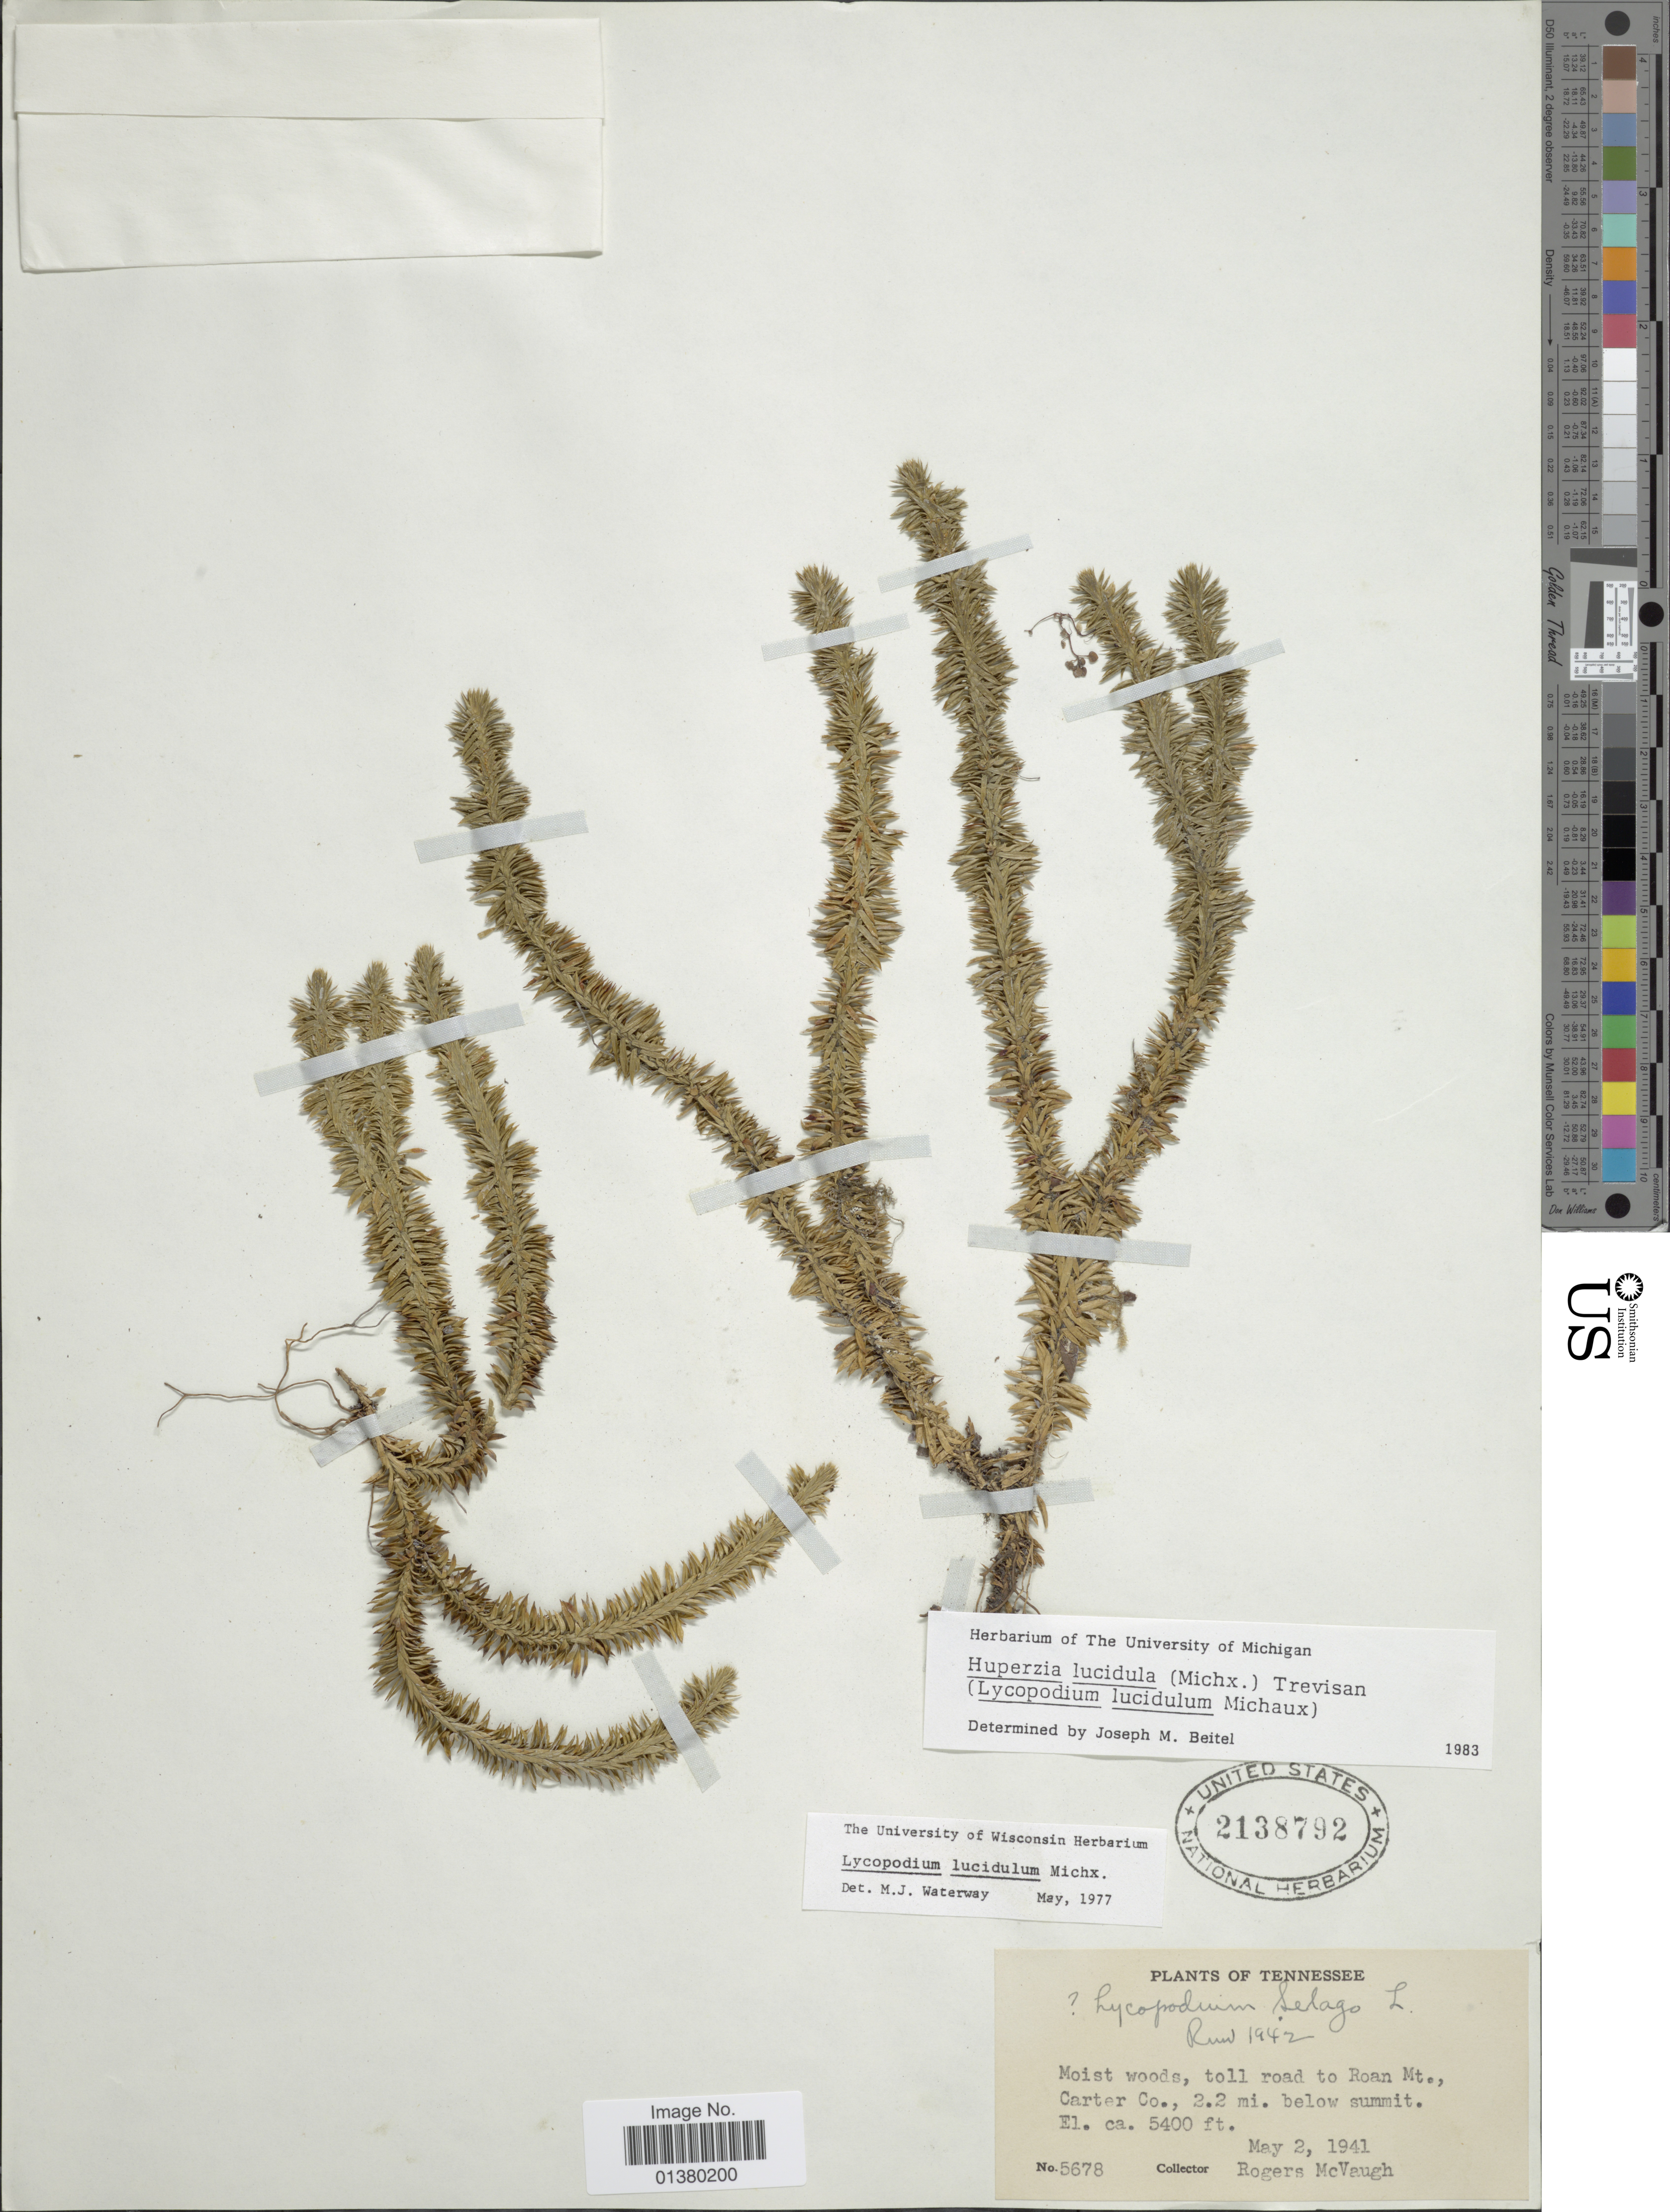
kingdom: Plantae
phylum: Tracheophyta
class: Lycopodiopsida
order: Lycopodiales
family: Lycopodiaceae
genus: Huperzia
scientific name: Huperzia lucidula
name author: (Michx.) Trevis.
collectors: R. McVaugh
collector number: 5678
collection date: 1941-05-02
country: United States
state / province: Tennessee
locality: Toll road to Roan mt., Carter Co., 2.2 mi. below summit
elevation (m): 1646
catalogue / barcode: US 2138792